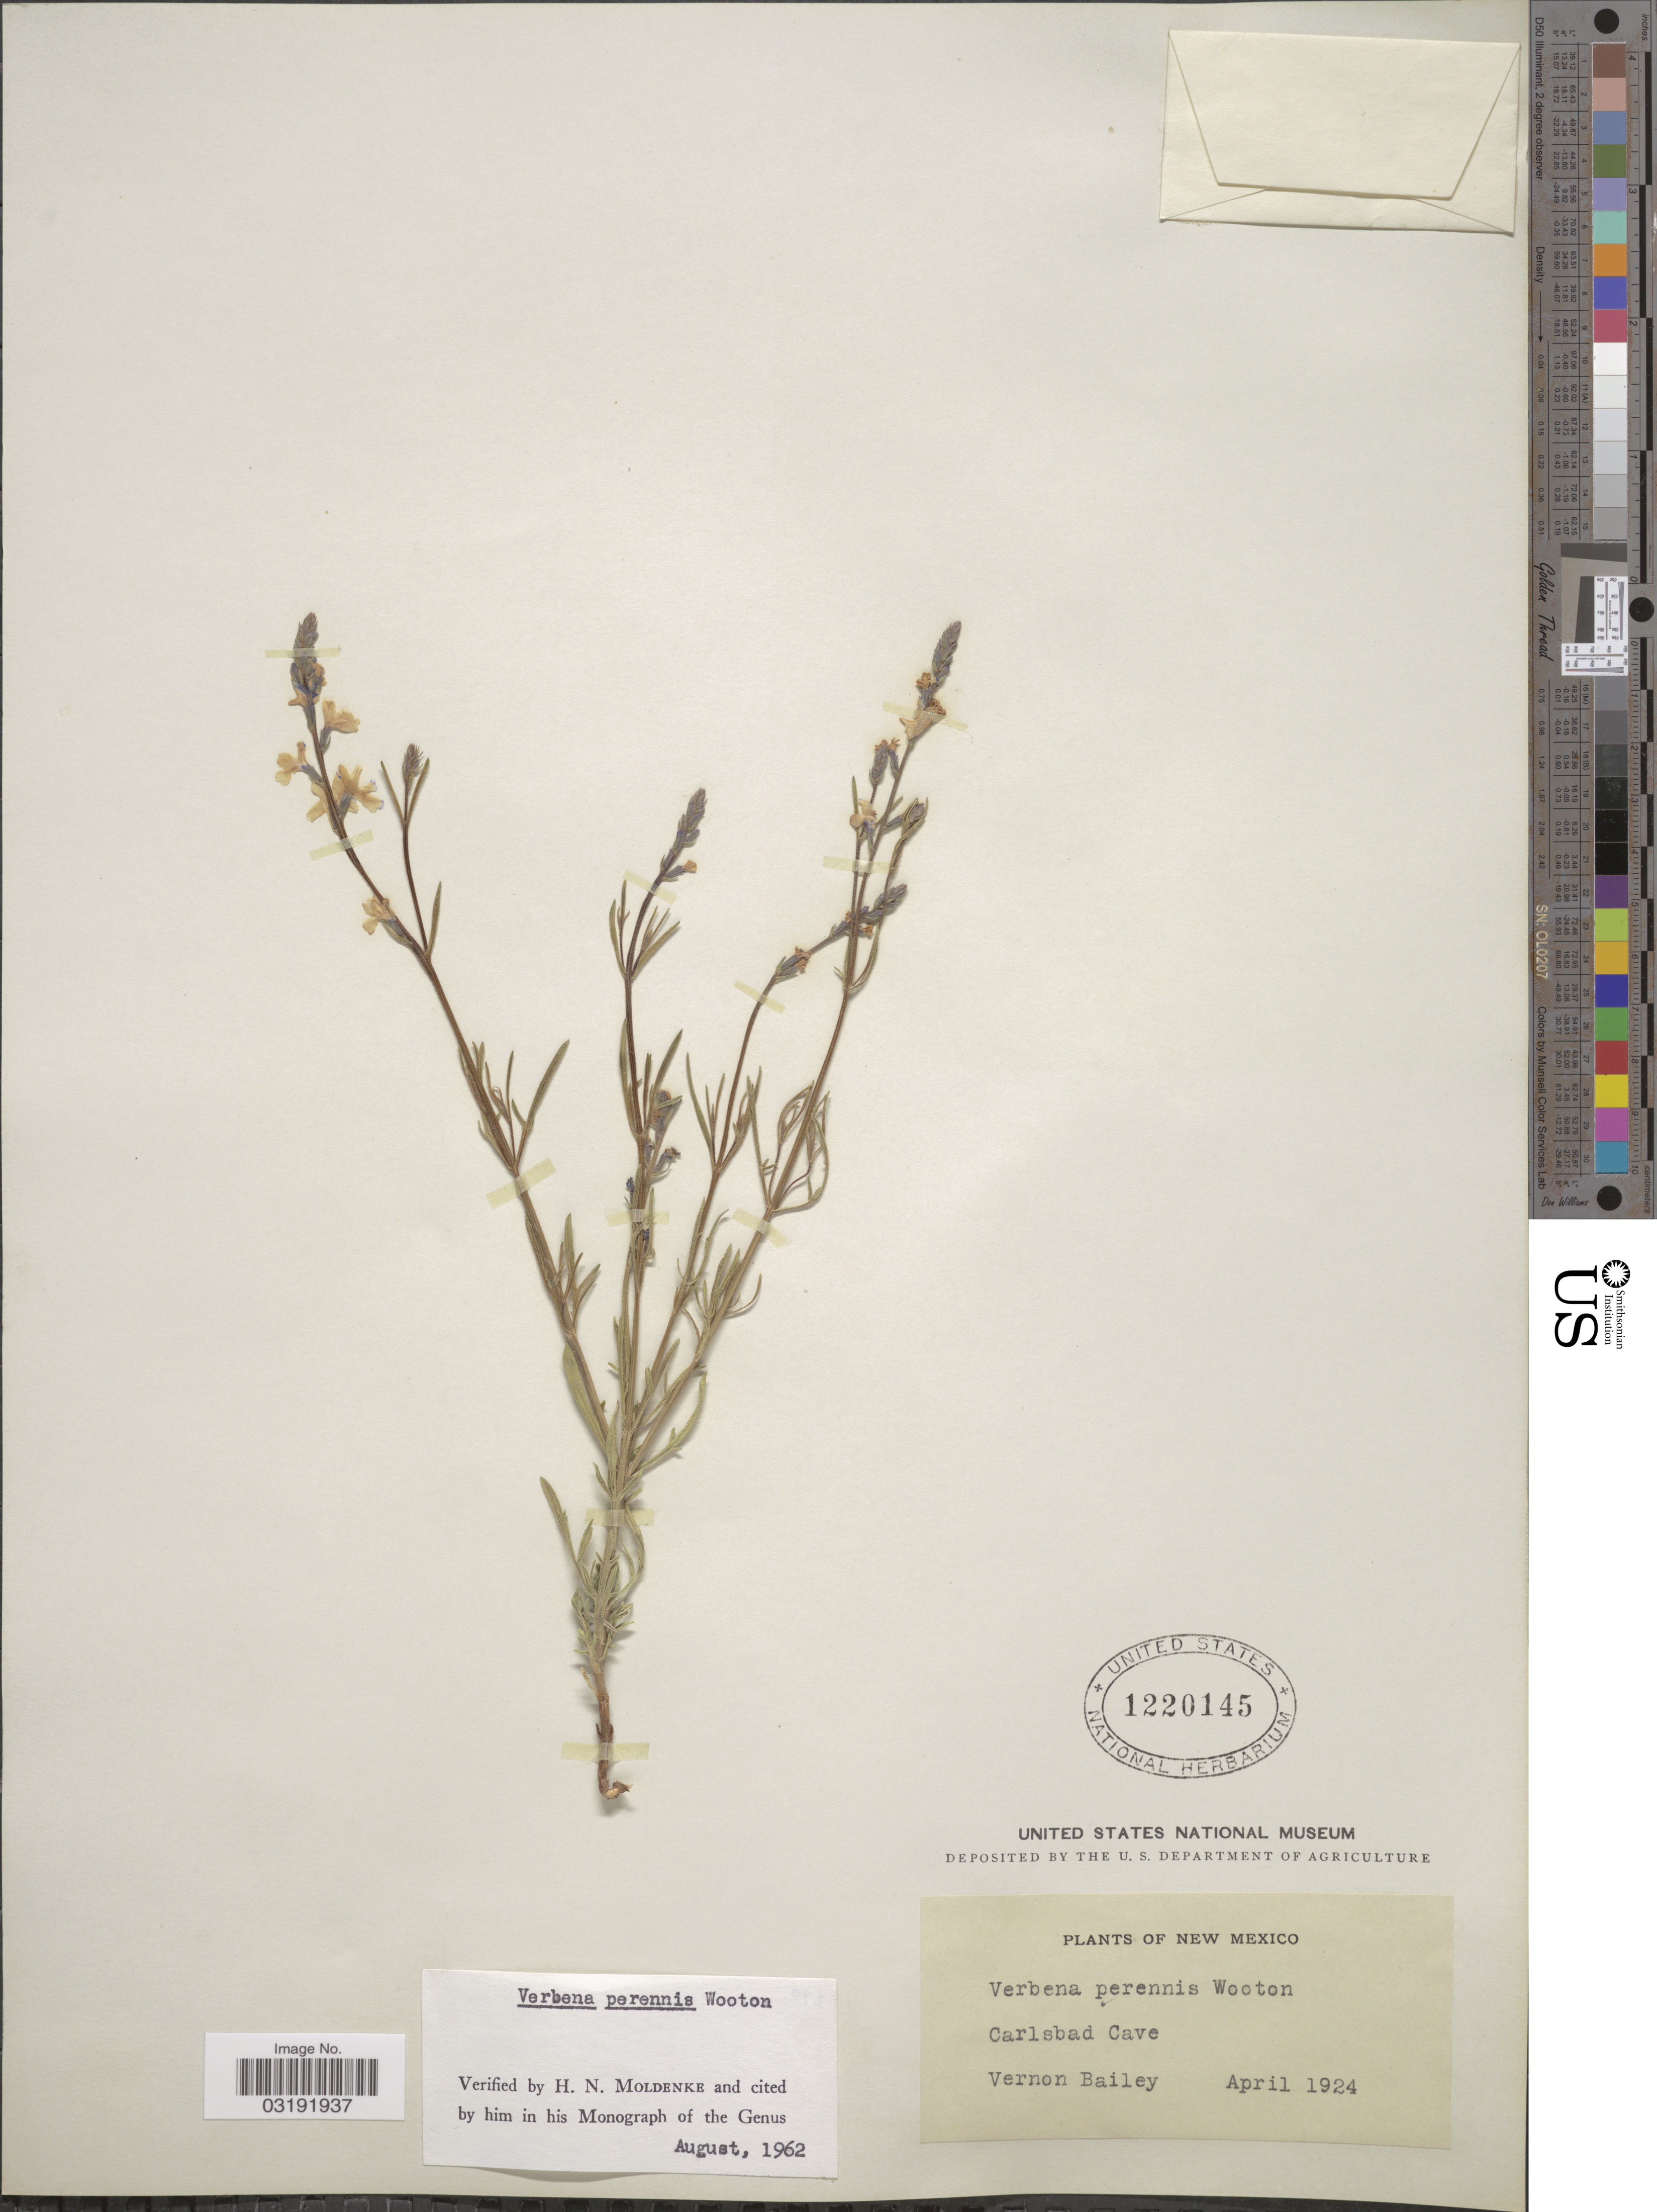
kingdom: Plantae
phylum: Tracheophyta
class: Magnoliopsida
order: Lamiales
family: Verbenaceae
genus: Verbena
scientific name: Verbena perennis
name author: Wooton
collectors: V. O. Bailey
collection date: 1924-04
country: United States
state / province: New Mexico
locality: Carlsbad Cave.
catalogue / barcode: US 1220145